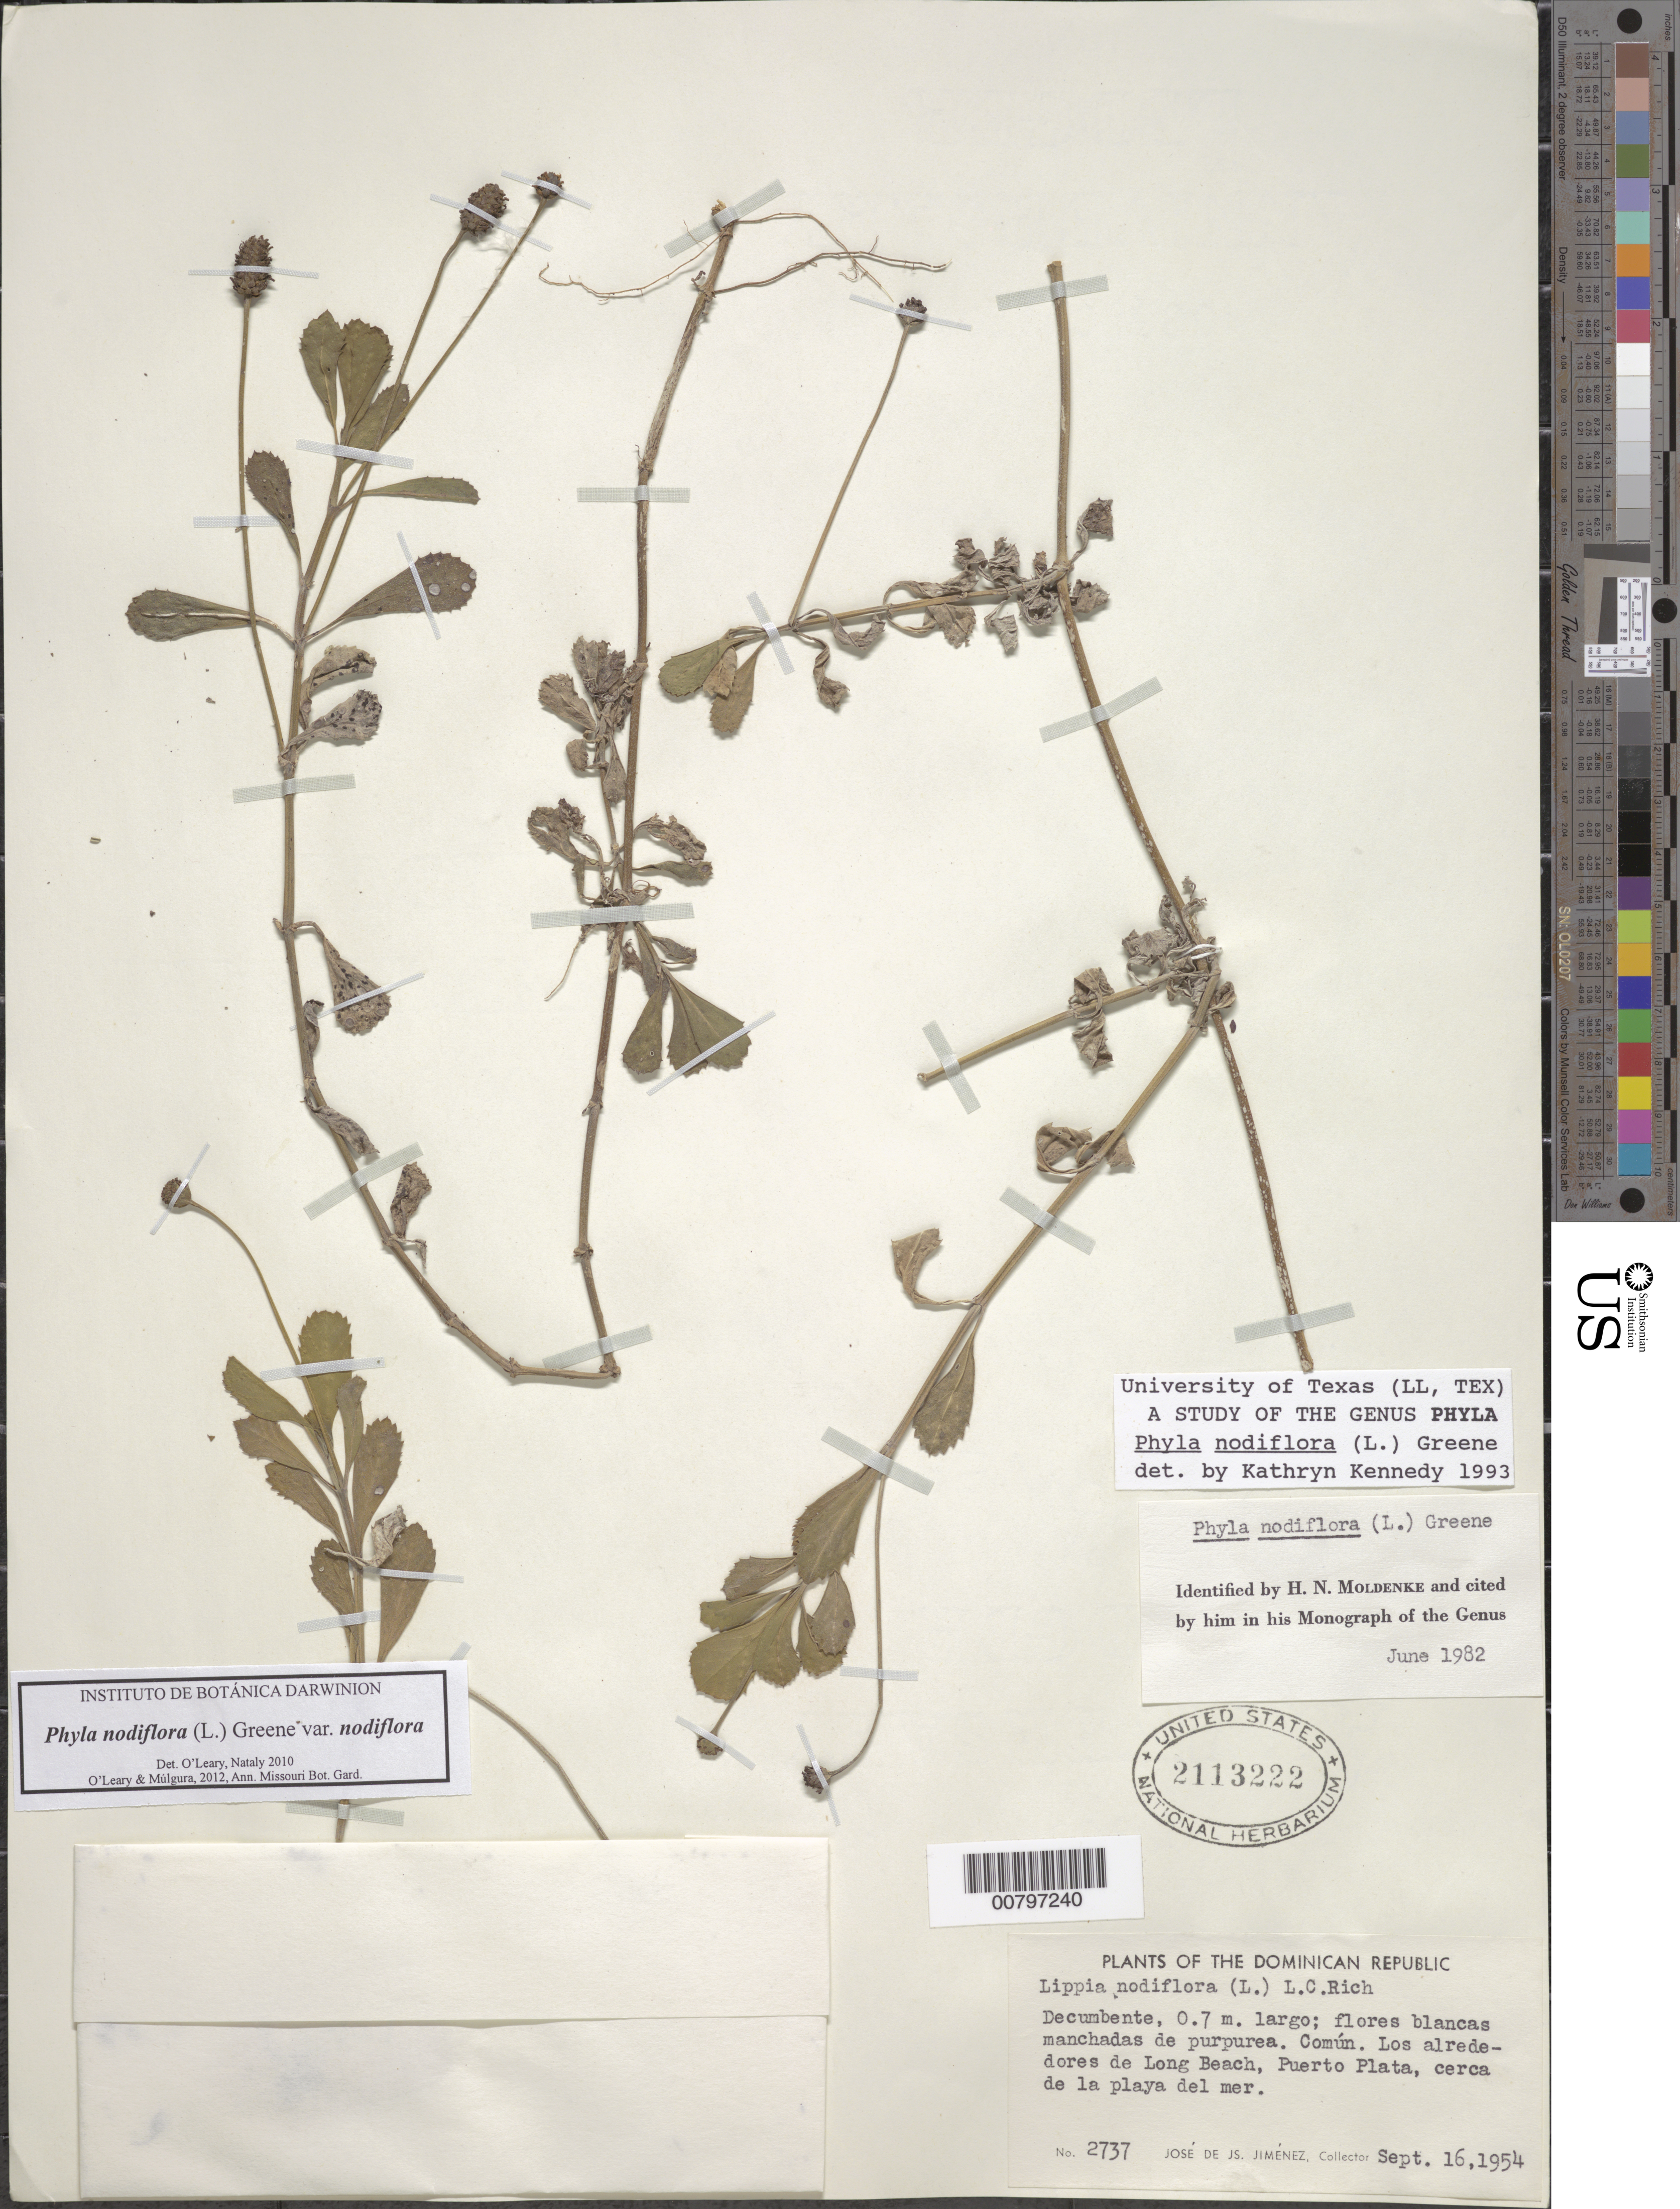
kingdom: Plantae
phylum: Tracheophyta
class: Magnoliopsida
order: Lamiales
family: Verbenaceae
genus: Phyla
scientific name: Phyla nodiflora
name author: (L.) Greene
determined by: Kennedy, K.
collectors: J. J. Jiménez Almonte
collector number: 2737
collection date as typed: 16 Sep 1954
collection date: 1954-09-16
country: Dominican Republic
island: Hispaniola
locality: Long Beach, Puerto Plata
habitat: Near ocean beach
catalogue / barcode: US 2113222